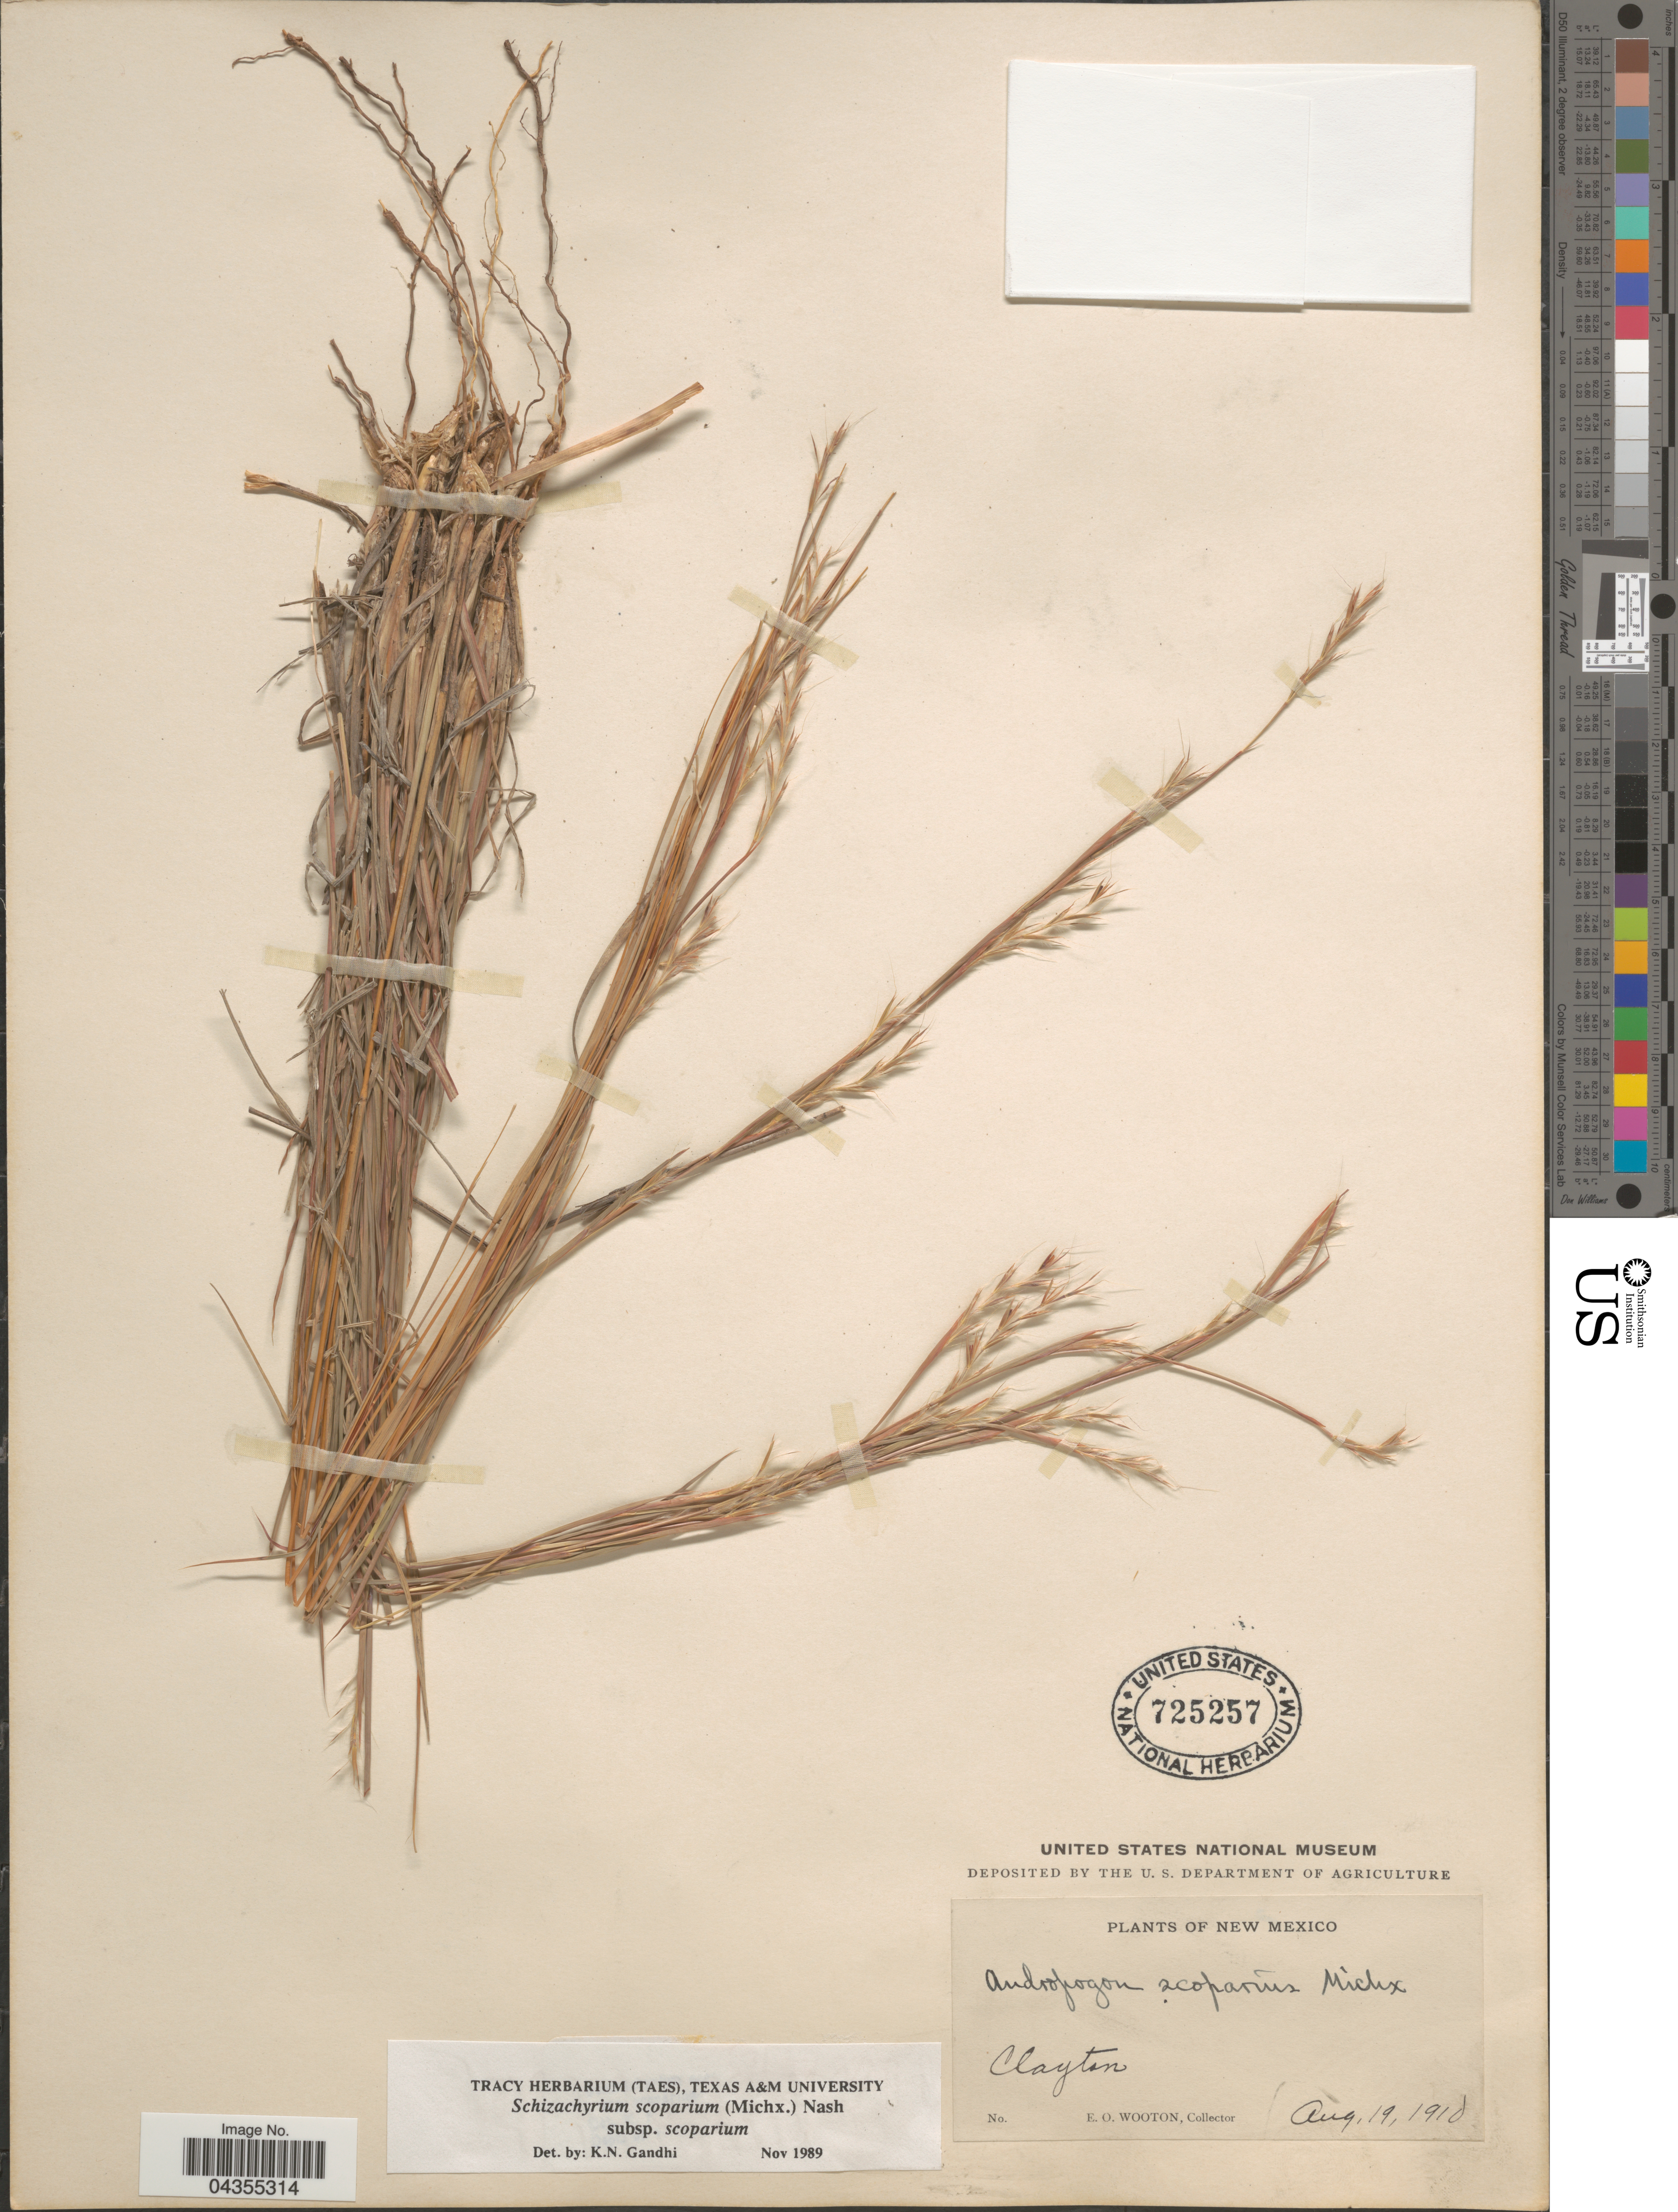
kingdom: Plantae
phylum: Tracheophyta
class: Liliopsida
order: Poales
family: Poaceae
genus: Schizachyrium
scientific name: Schizachyrium scoparium var. scoparium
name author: (Michx.) Nash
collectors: E. O. Wooton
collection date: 1910-08-19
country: United States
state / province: New Mexico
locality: Clayton.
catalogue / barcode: US 725257